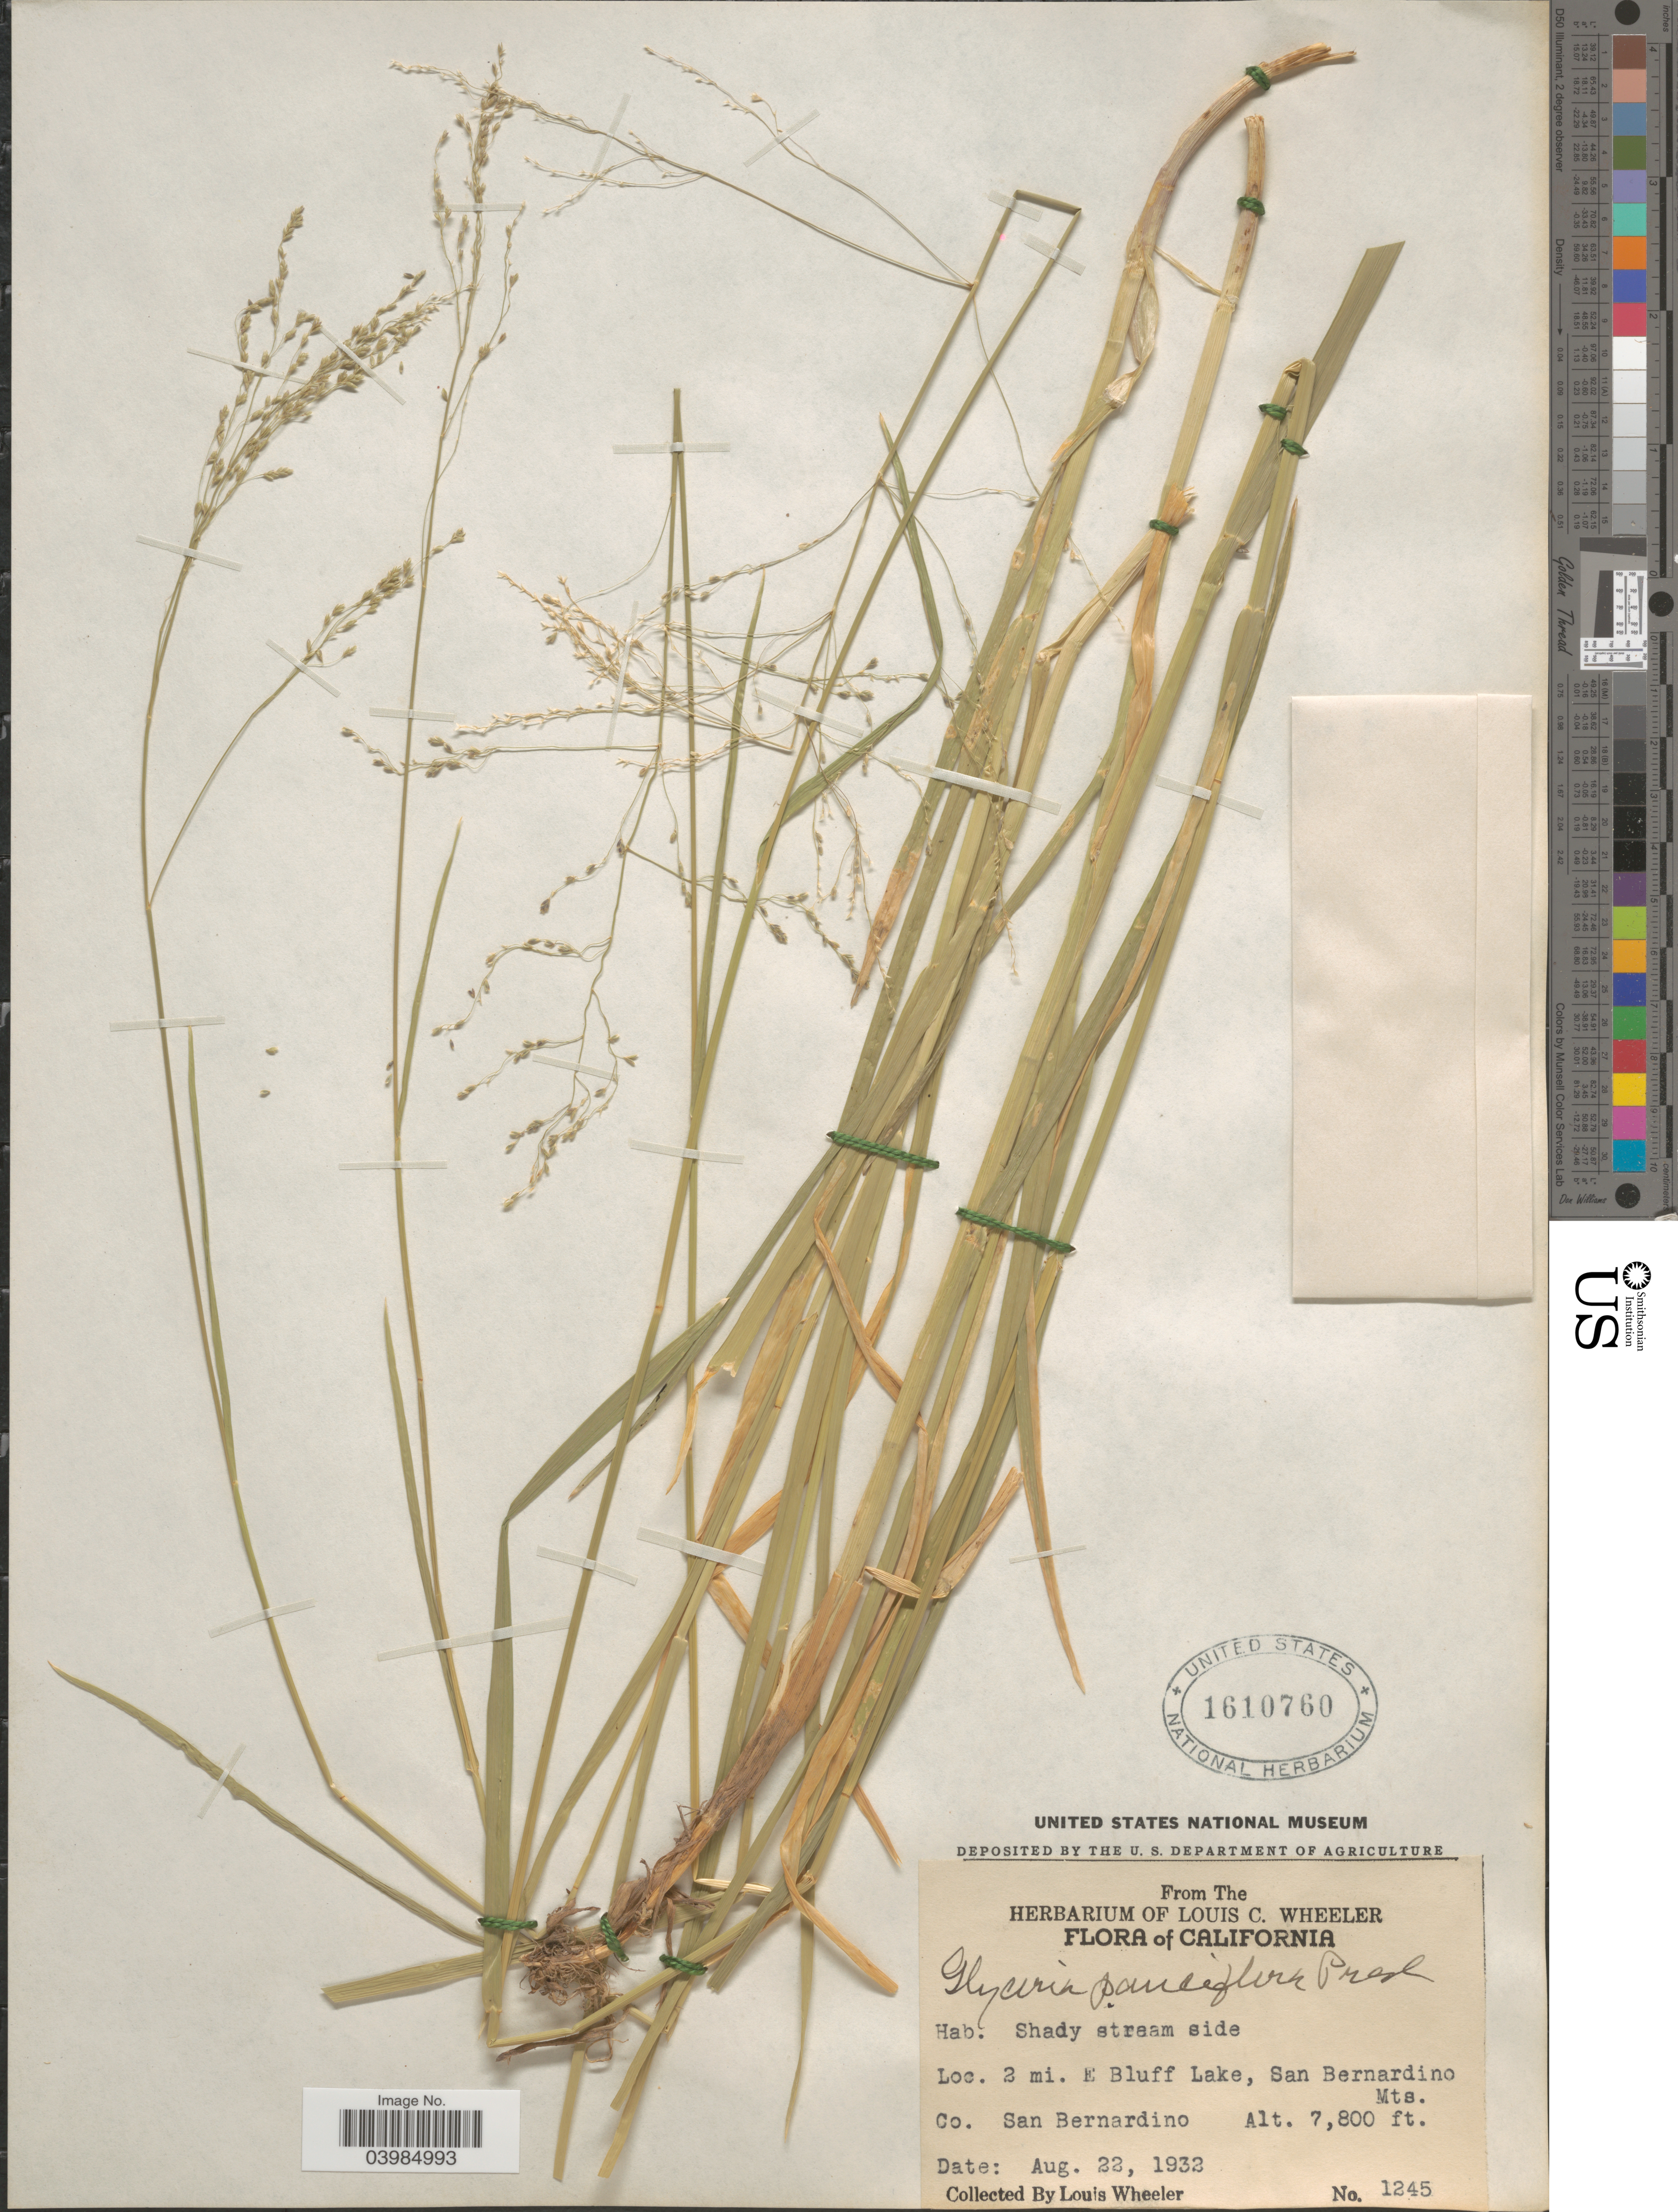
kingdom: Plantae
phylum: Tracheophyta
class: Liliopsida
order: Poales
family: Poaceae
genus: Glyceria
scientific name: Glyceria sp.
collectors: L. C. Wheeler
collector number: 1245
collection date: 1932-08-22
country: United States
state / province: California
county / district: San Bernardino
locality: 2 mi. E Bluff Lake, San Bernardino Mts. Co. San Bernardino.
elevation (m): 2377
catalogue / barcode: US 1610760